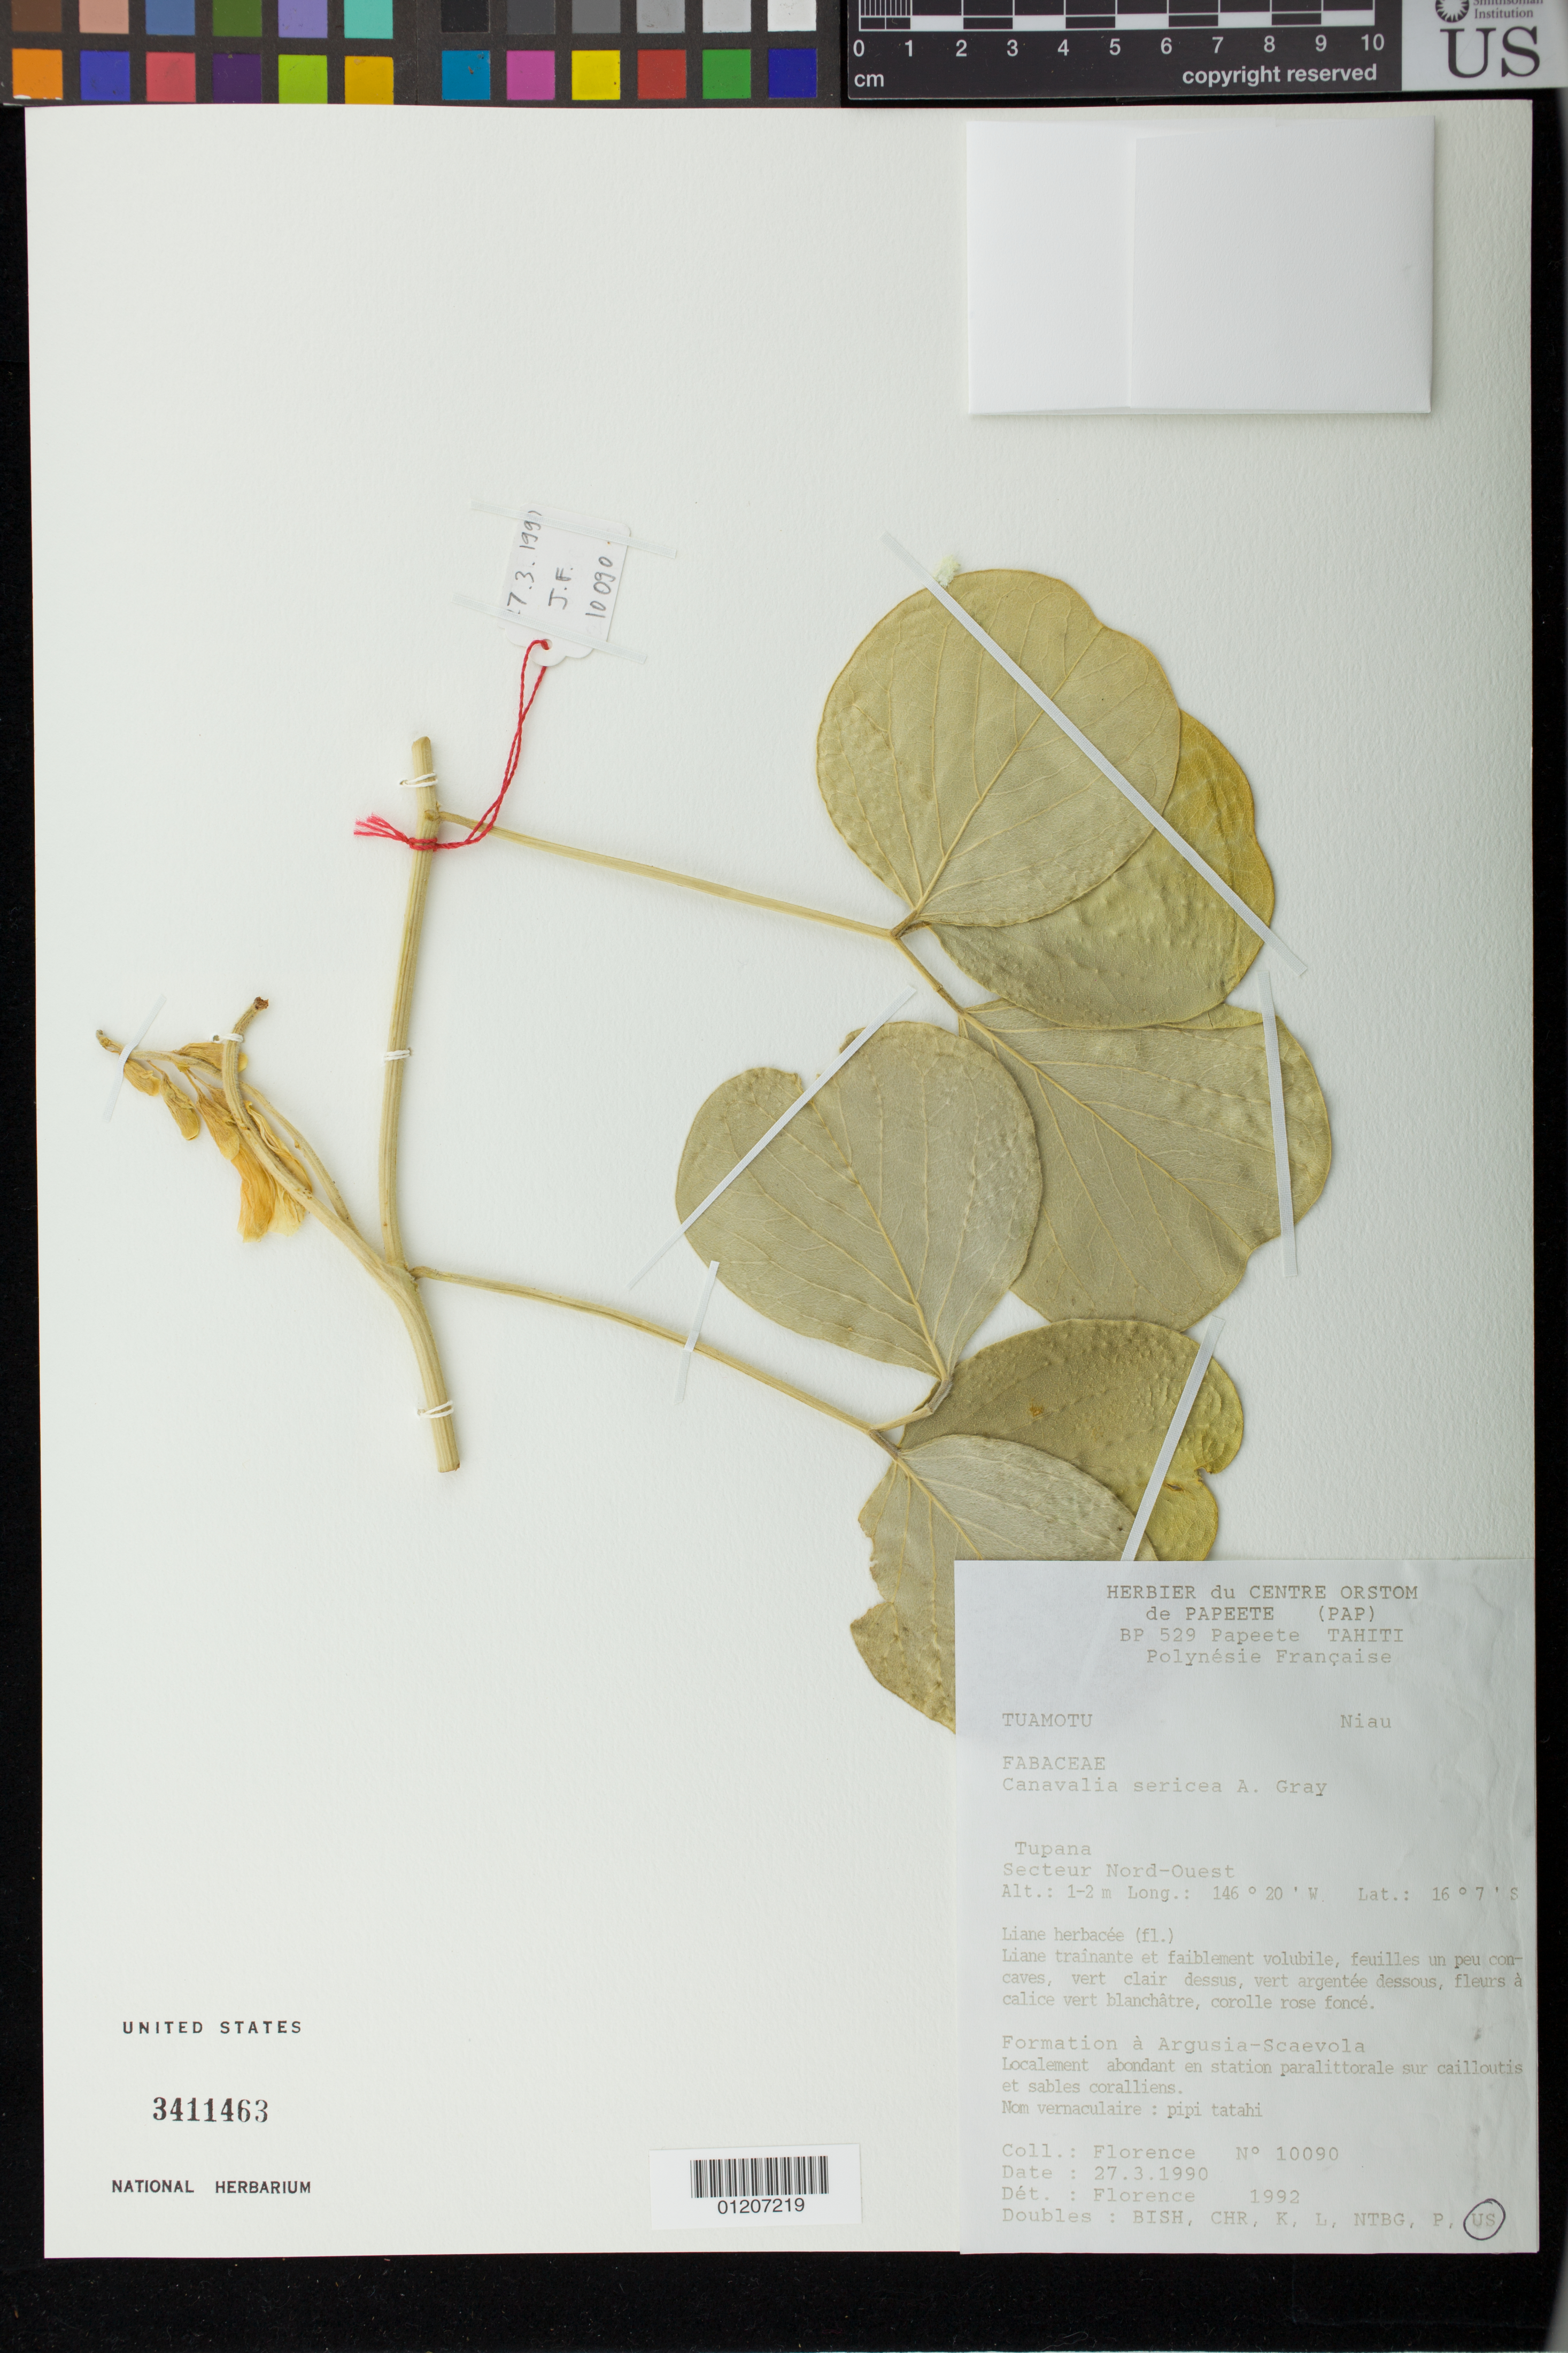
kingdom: Plantae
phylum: Tracheophyta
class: Magnoliopsida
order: Fabales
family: Fabaceae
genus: Canavalia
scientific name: Canavalia sericea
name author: A. Gray in Wilkes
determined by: Florence, J.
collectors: J. Florence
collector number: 10090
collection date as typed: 27 Mar 1990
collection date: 1990-03-27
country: French Polynesia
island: Tupana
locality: Tupana, Secteur Nord-Ouest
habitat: en station paralittorale sur calloutis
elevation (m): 1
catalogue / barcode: US 3411463